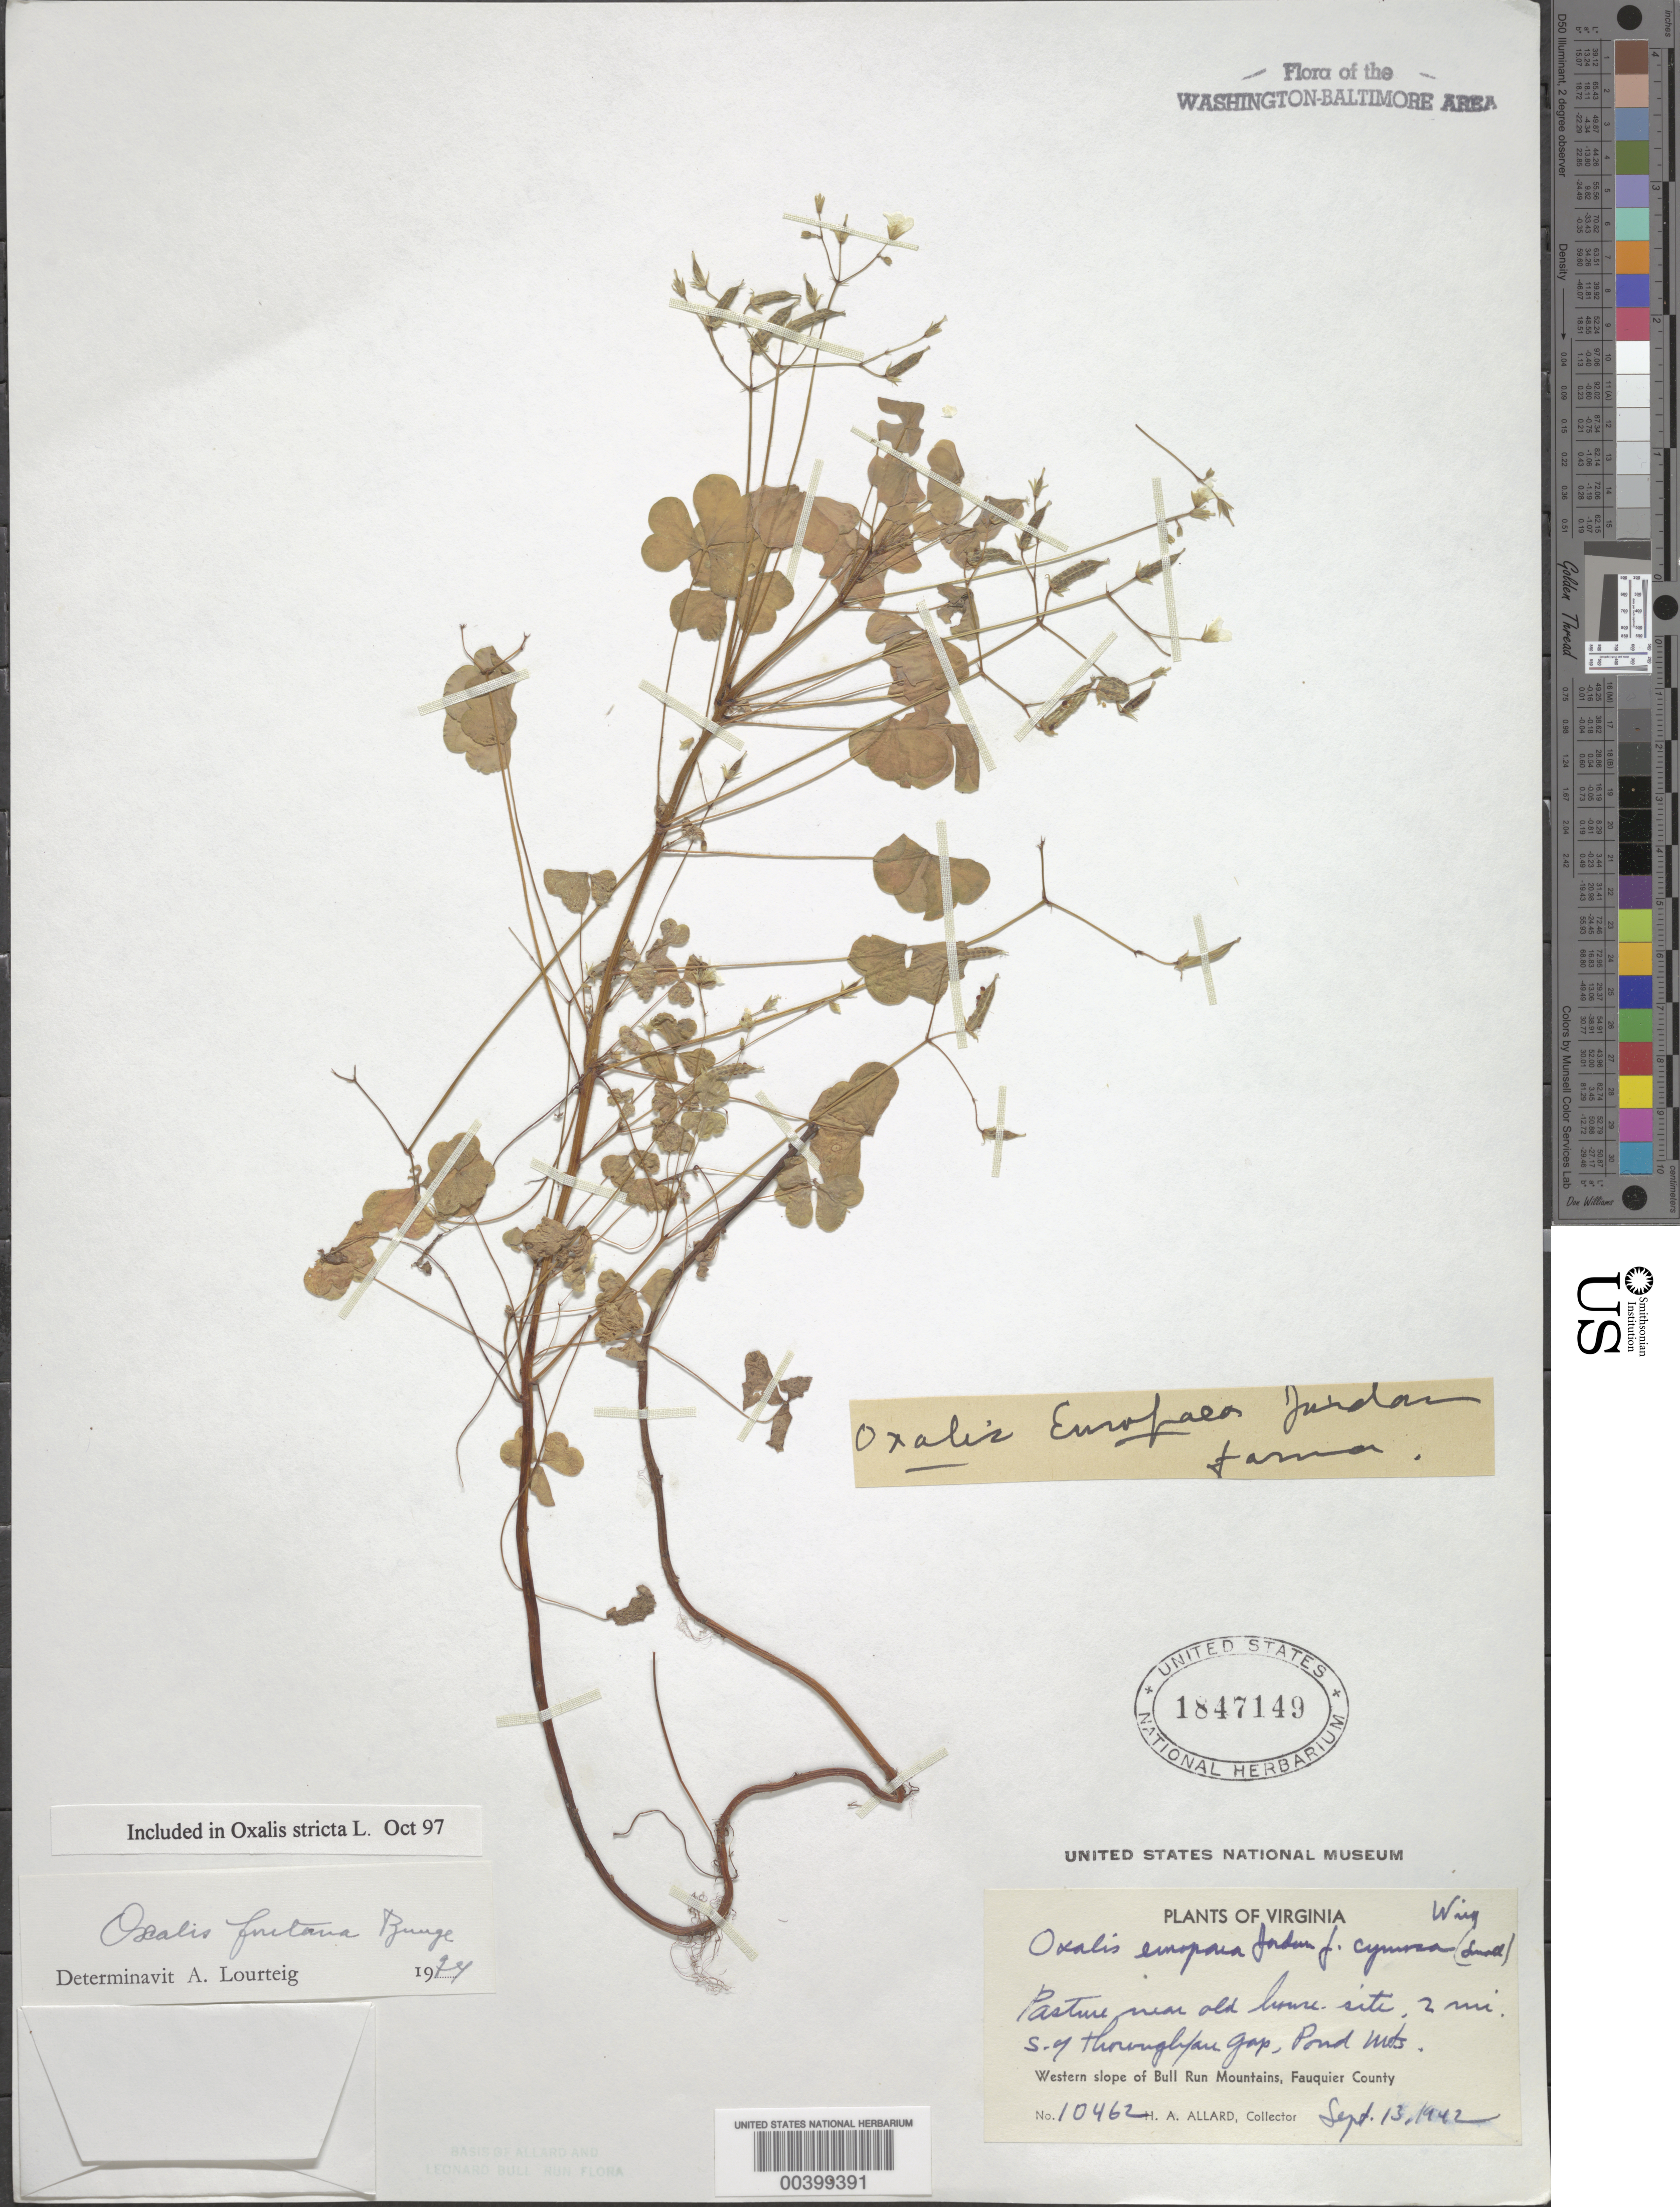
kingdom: Plantae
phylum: Tracheophyta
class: Magnoliopsida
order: Oxalidales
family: Oxalidaceae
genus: Oxalis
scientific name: Oxalis stricta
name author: L.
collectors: H. A. Allard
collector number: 10462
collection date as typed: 13 Sep 1942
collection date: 1942-09-13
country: United States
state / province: Virginia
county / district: Fauquier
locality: South of Thorofare Gap Bull Run Mts.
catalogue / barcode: US 1847149